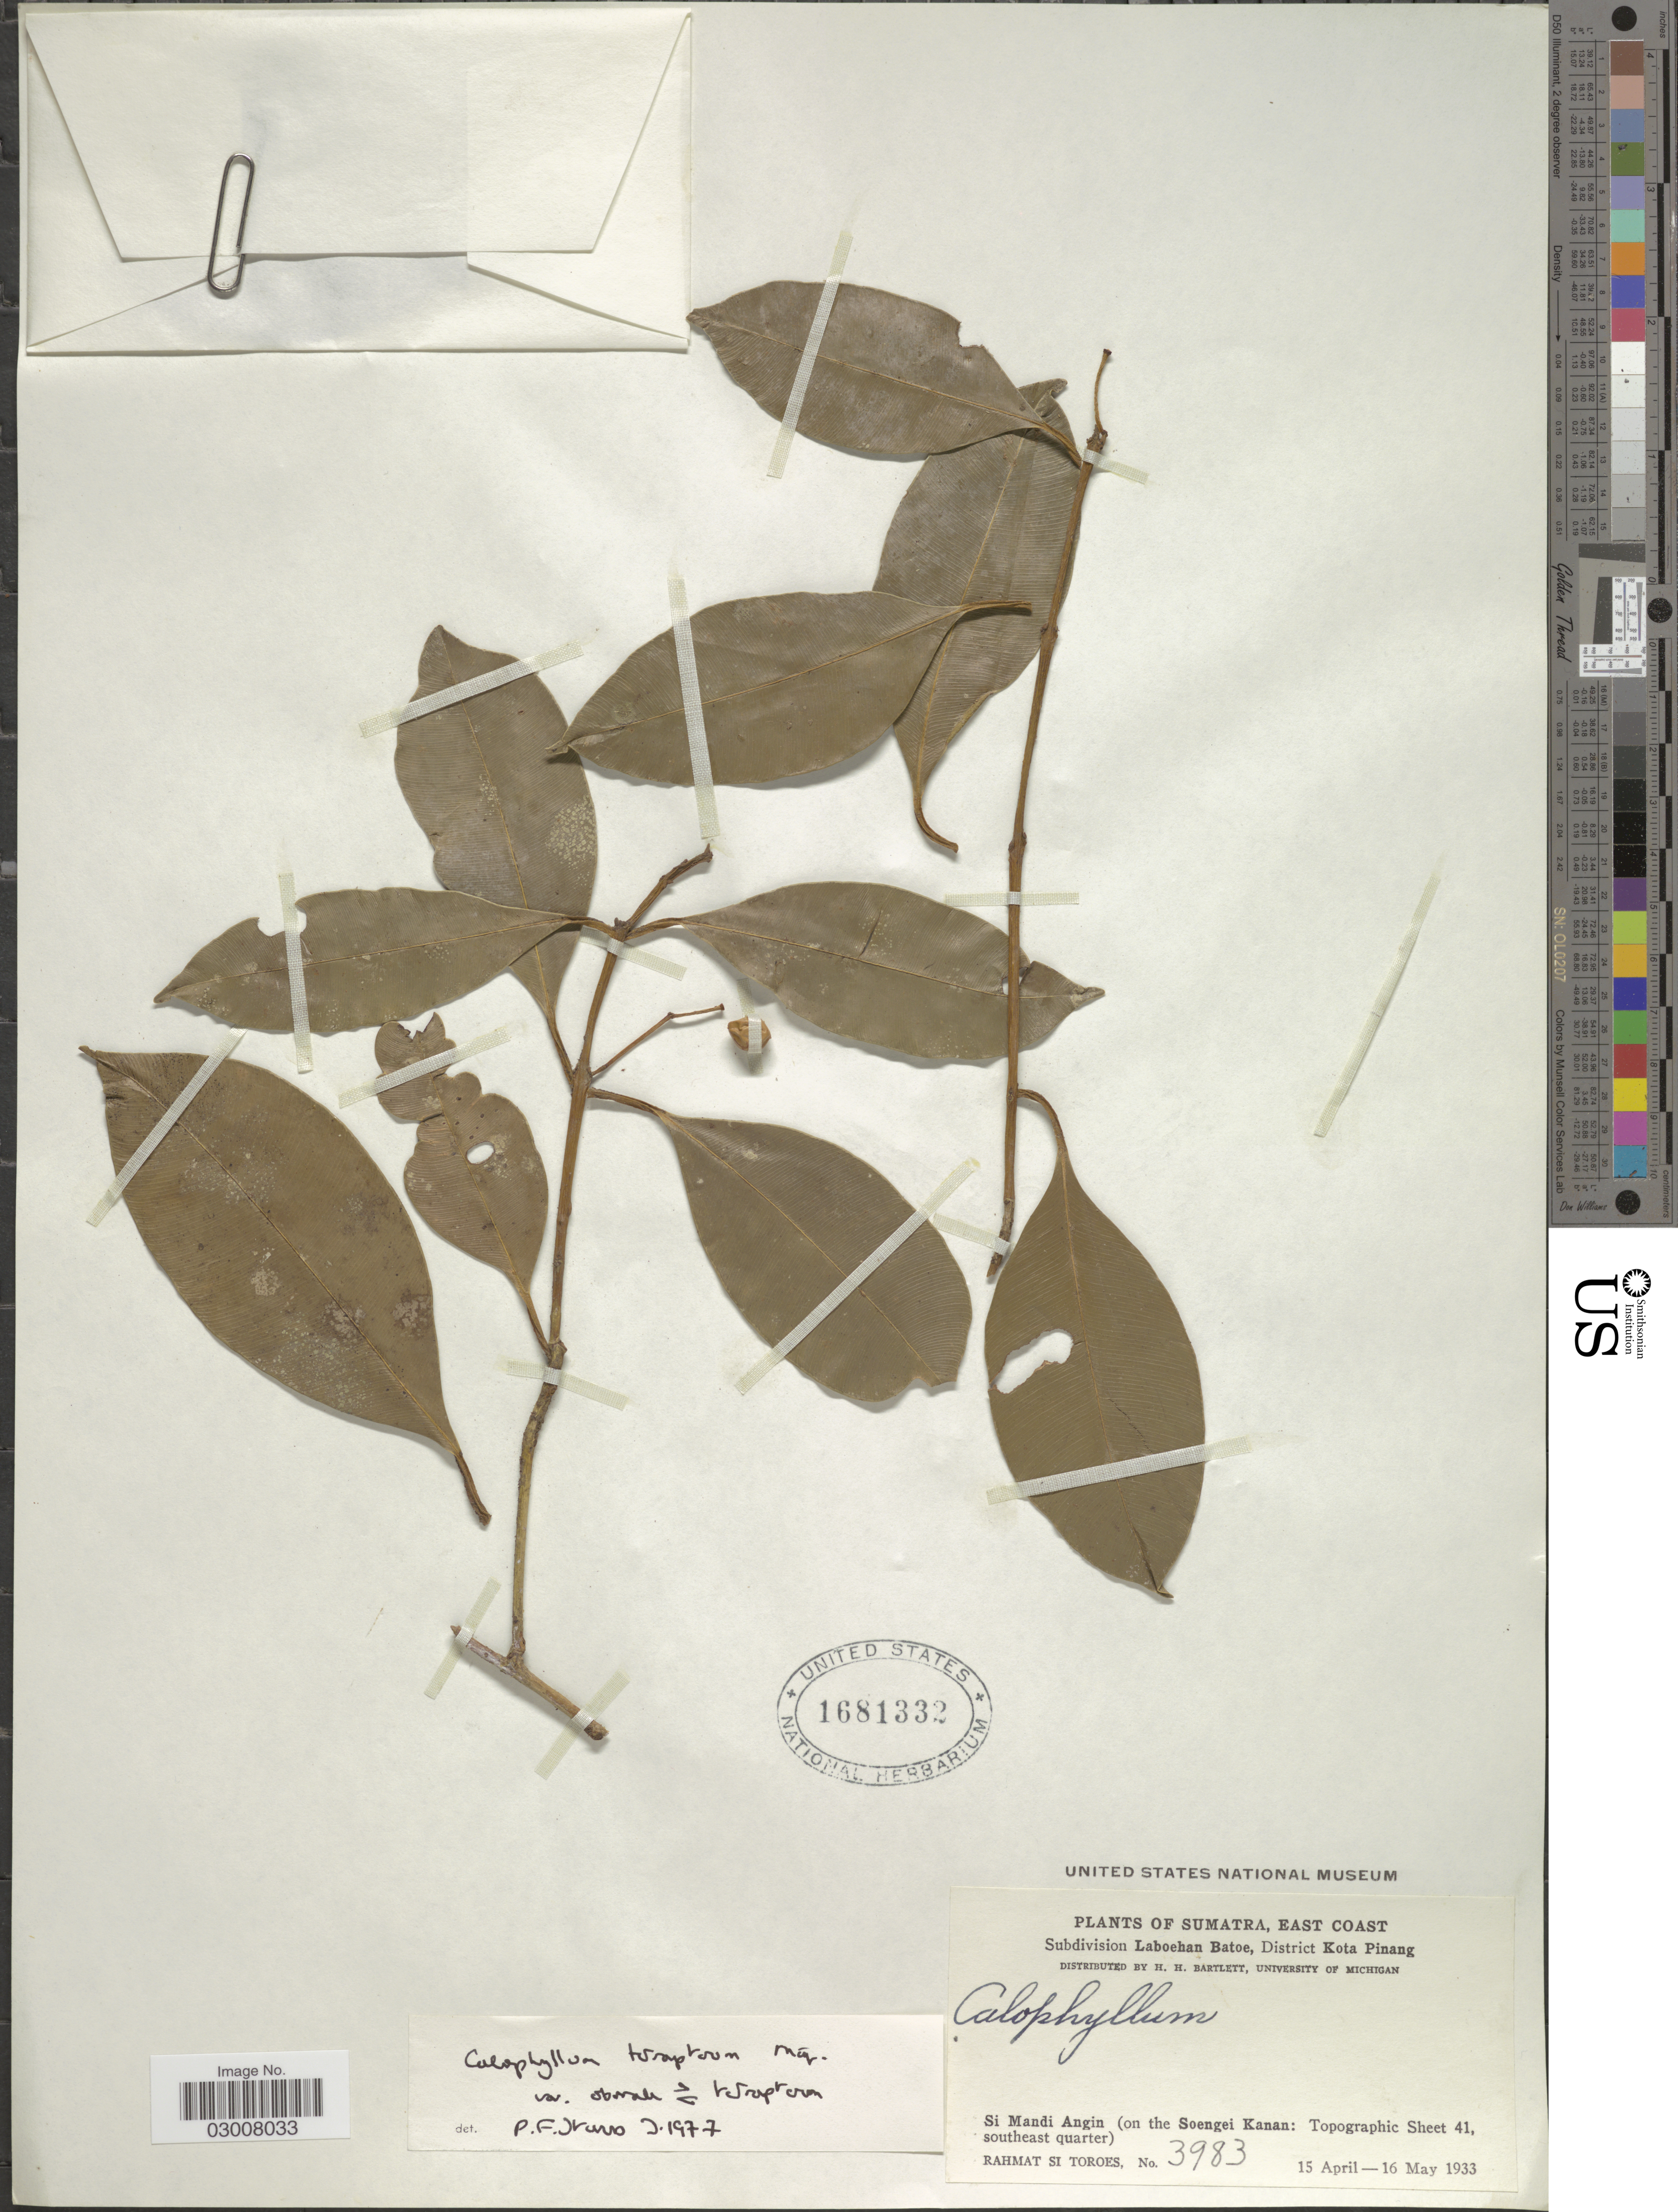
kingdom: Plantae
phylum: Tracheophyta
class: Magnoliopsida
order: Malpighiales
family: Calophyllaceae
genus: Calophyllum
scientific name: Calophyllum tetrapterum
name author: Miq.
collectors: Rahmat Si Boeea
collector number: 3983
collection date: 1933-04-15/1933-05-16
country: Indonesia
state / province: Sumatra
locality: East Coast, Subdivision Laboehan Batoe, District Kota Pinang, Si Mandi Angin (on the Soengei Kanan: Topographic Sheet 41, southeast quarter).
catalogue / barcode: US 1681332